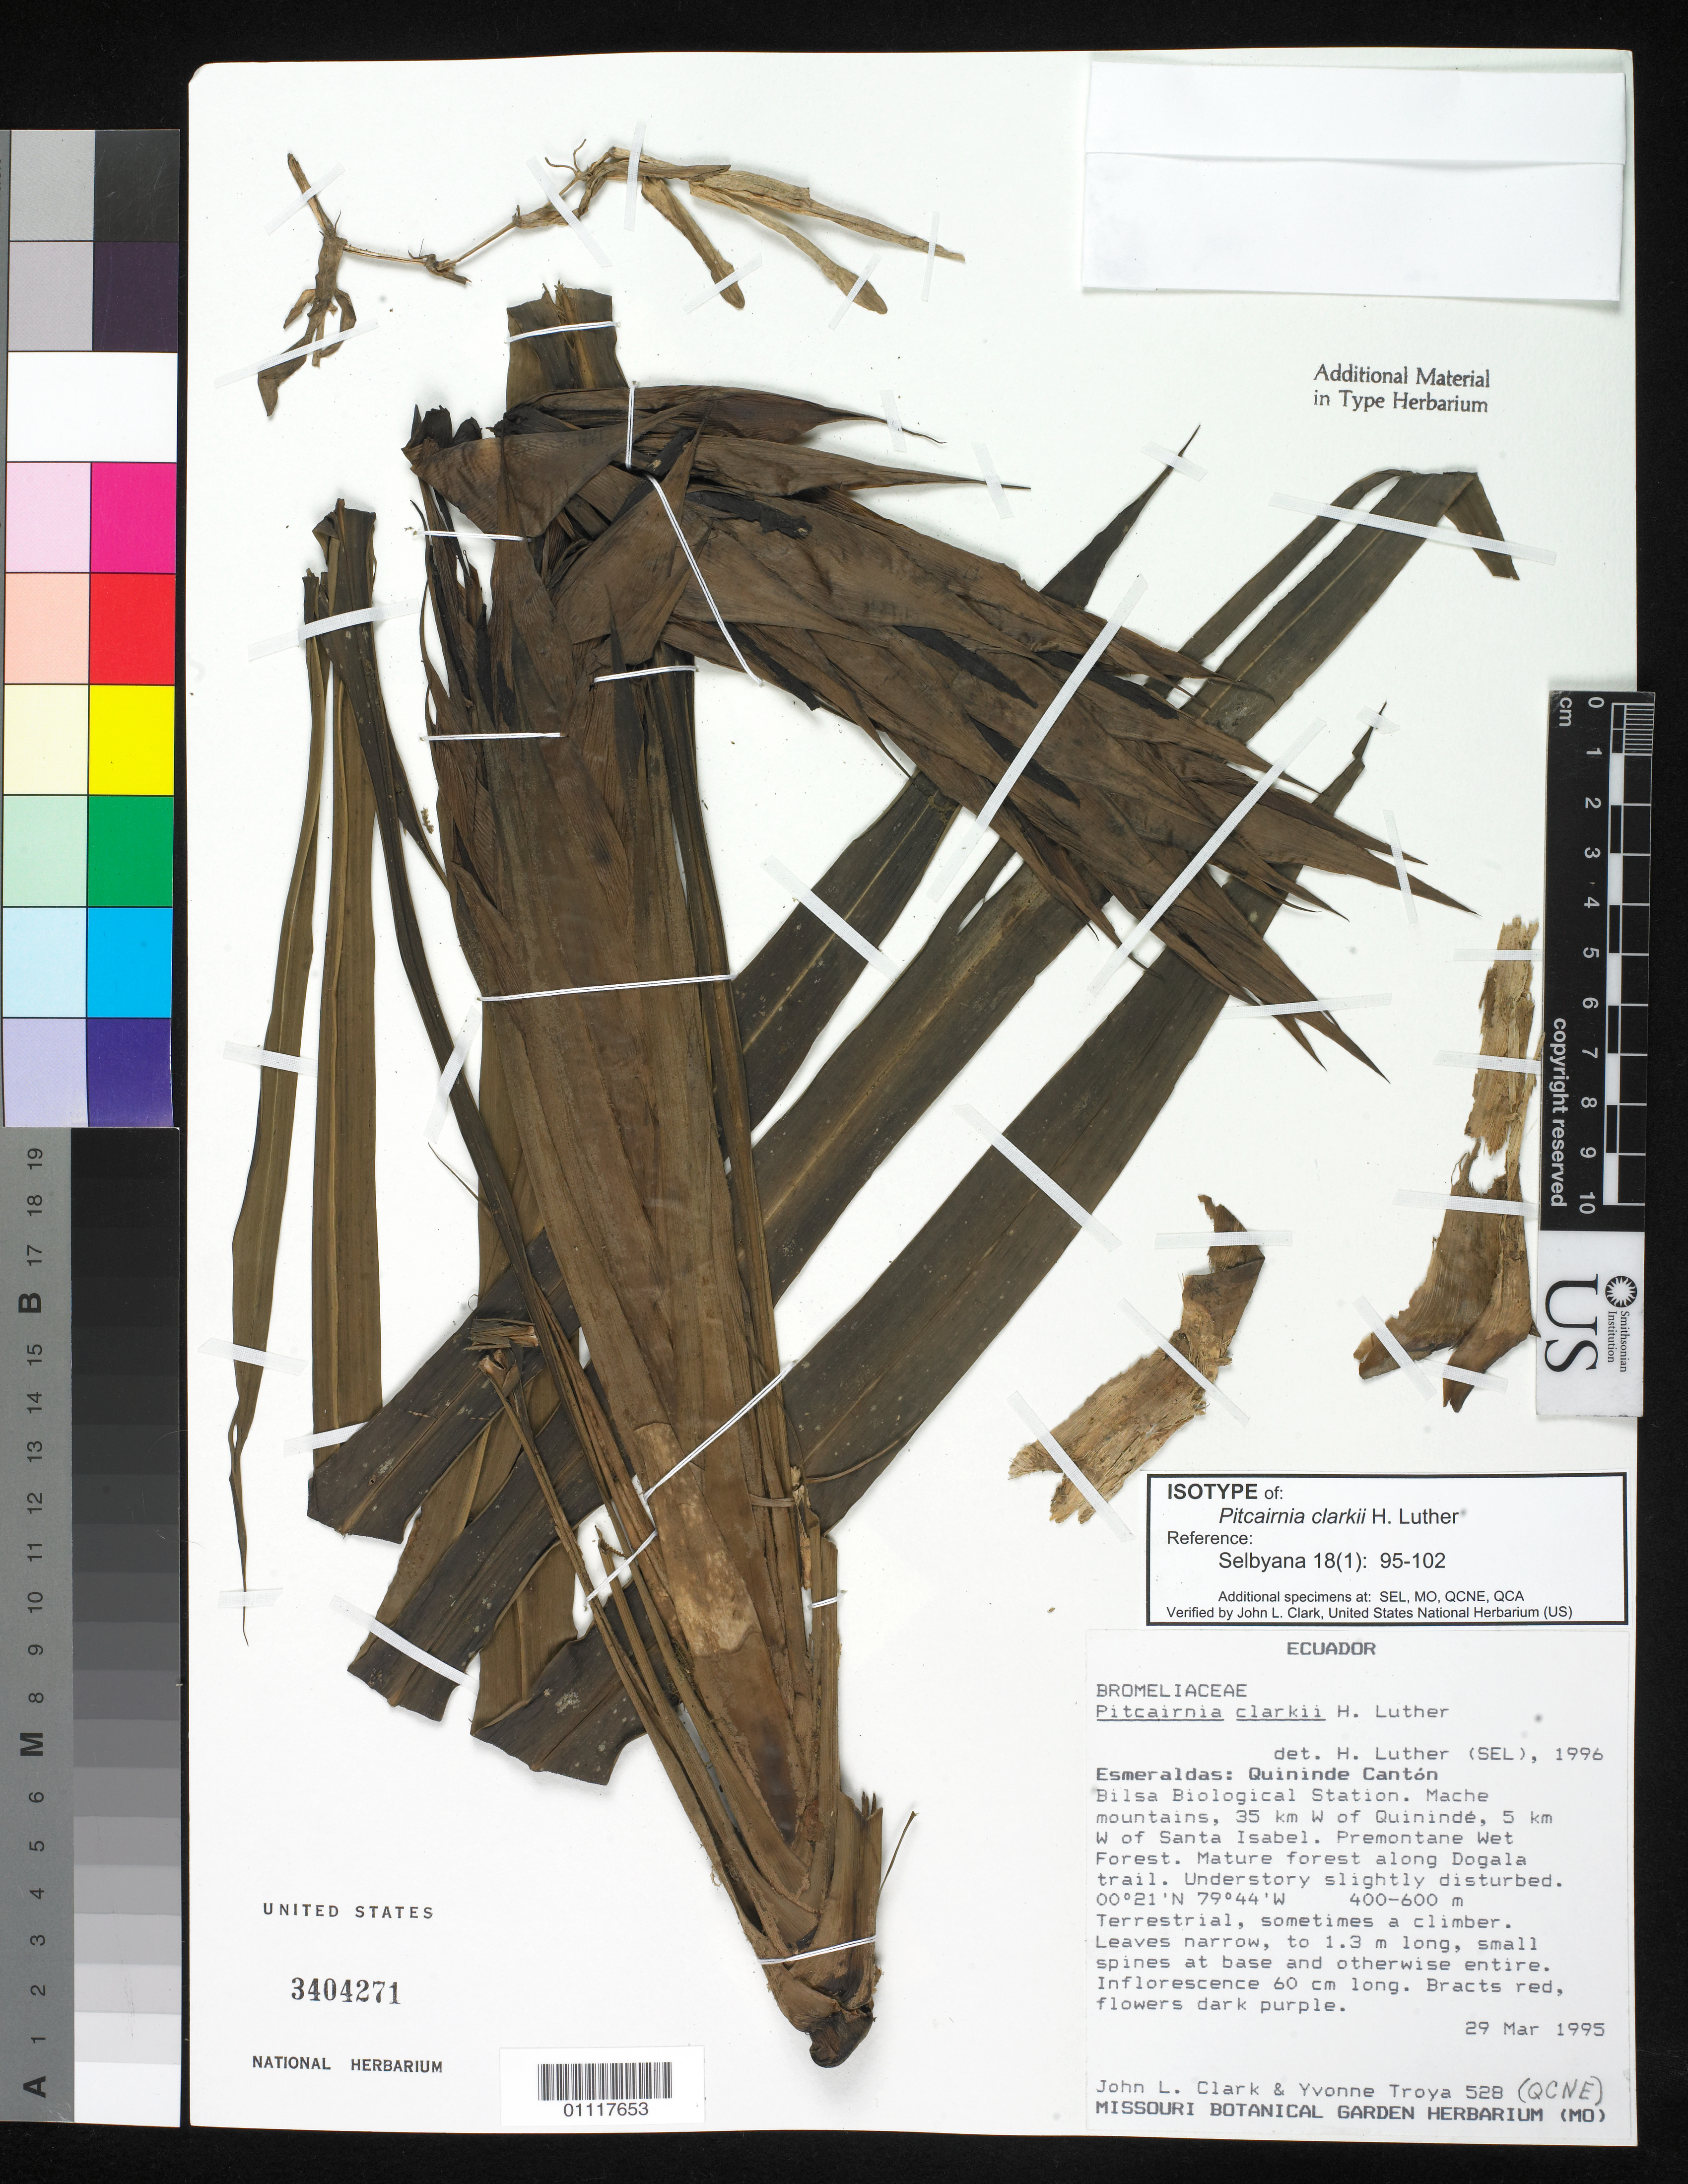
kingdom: Plantae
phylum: Tracheophyta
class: Liliopsida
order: Poales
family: Bromeliaceae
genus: Pitcairnia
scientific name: Pitcairnia clarkii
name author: H. Luther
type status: Isotype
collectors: J. L. Clark & Y. Troya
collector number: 528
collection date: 1995-03-29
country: Ecuador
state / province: Esmeraldas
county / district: Quininde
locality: Quinindé. Bilsa Biological Station. Mache mountains, 35 km W of Quinindé, 5 km W of Santa Isabel. Along Dogala trail.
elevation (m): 400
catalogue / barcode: US 3404271